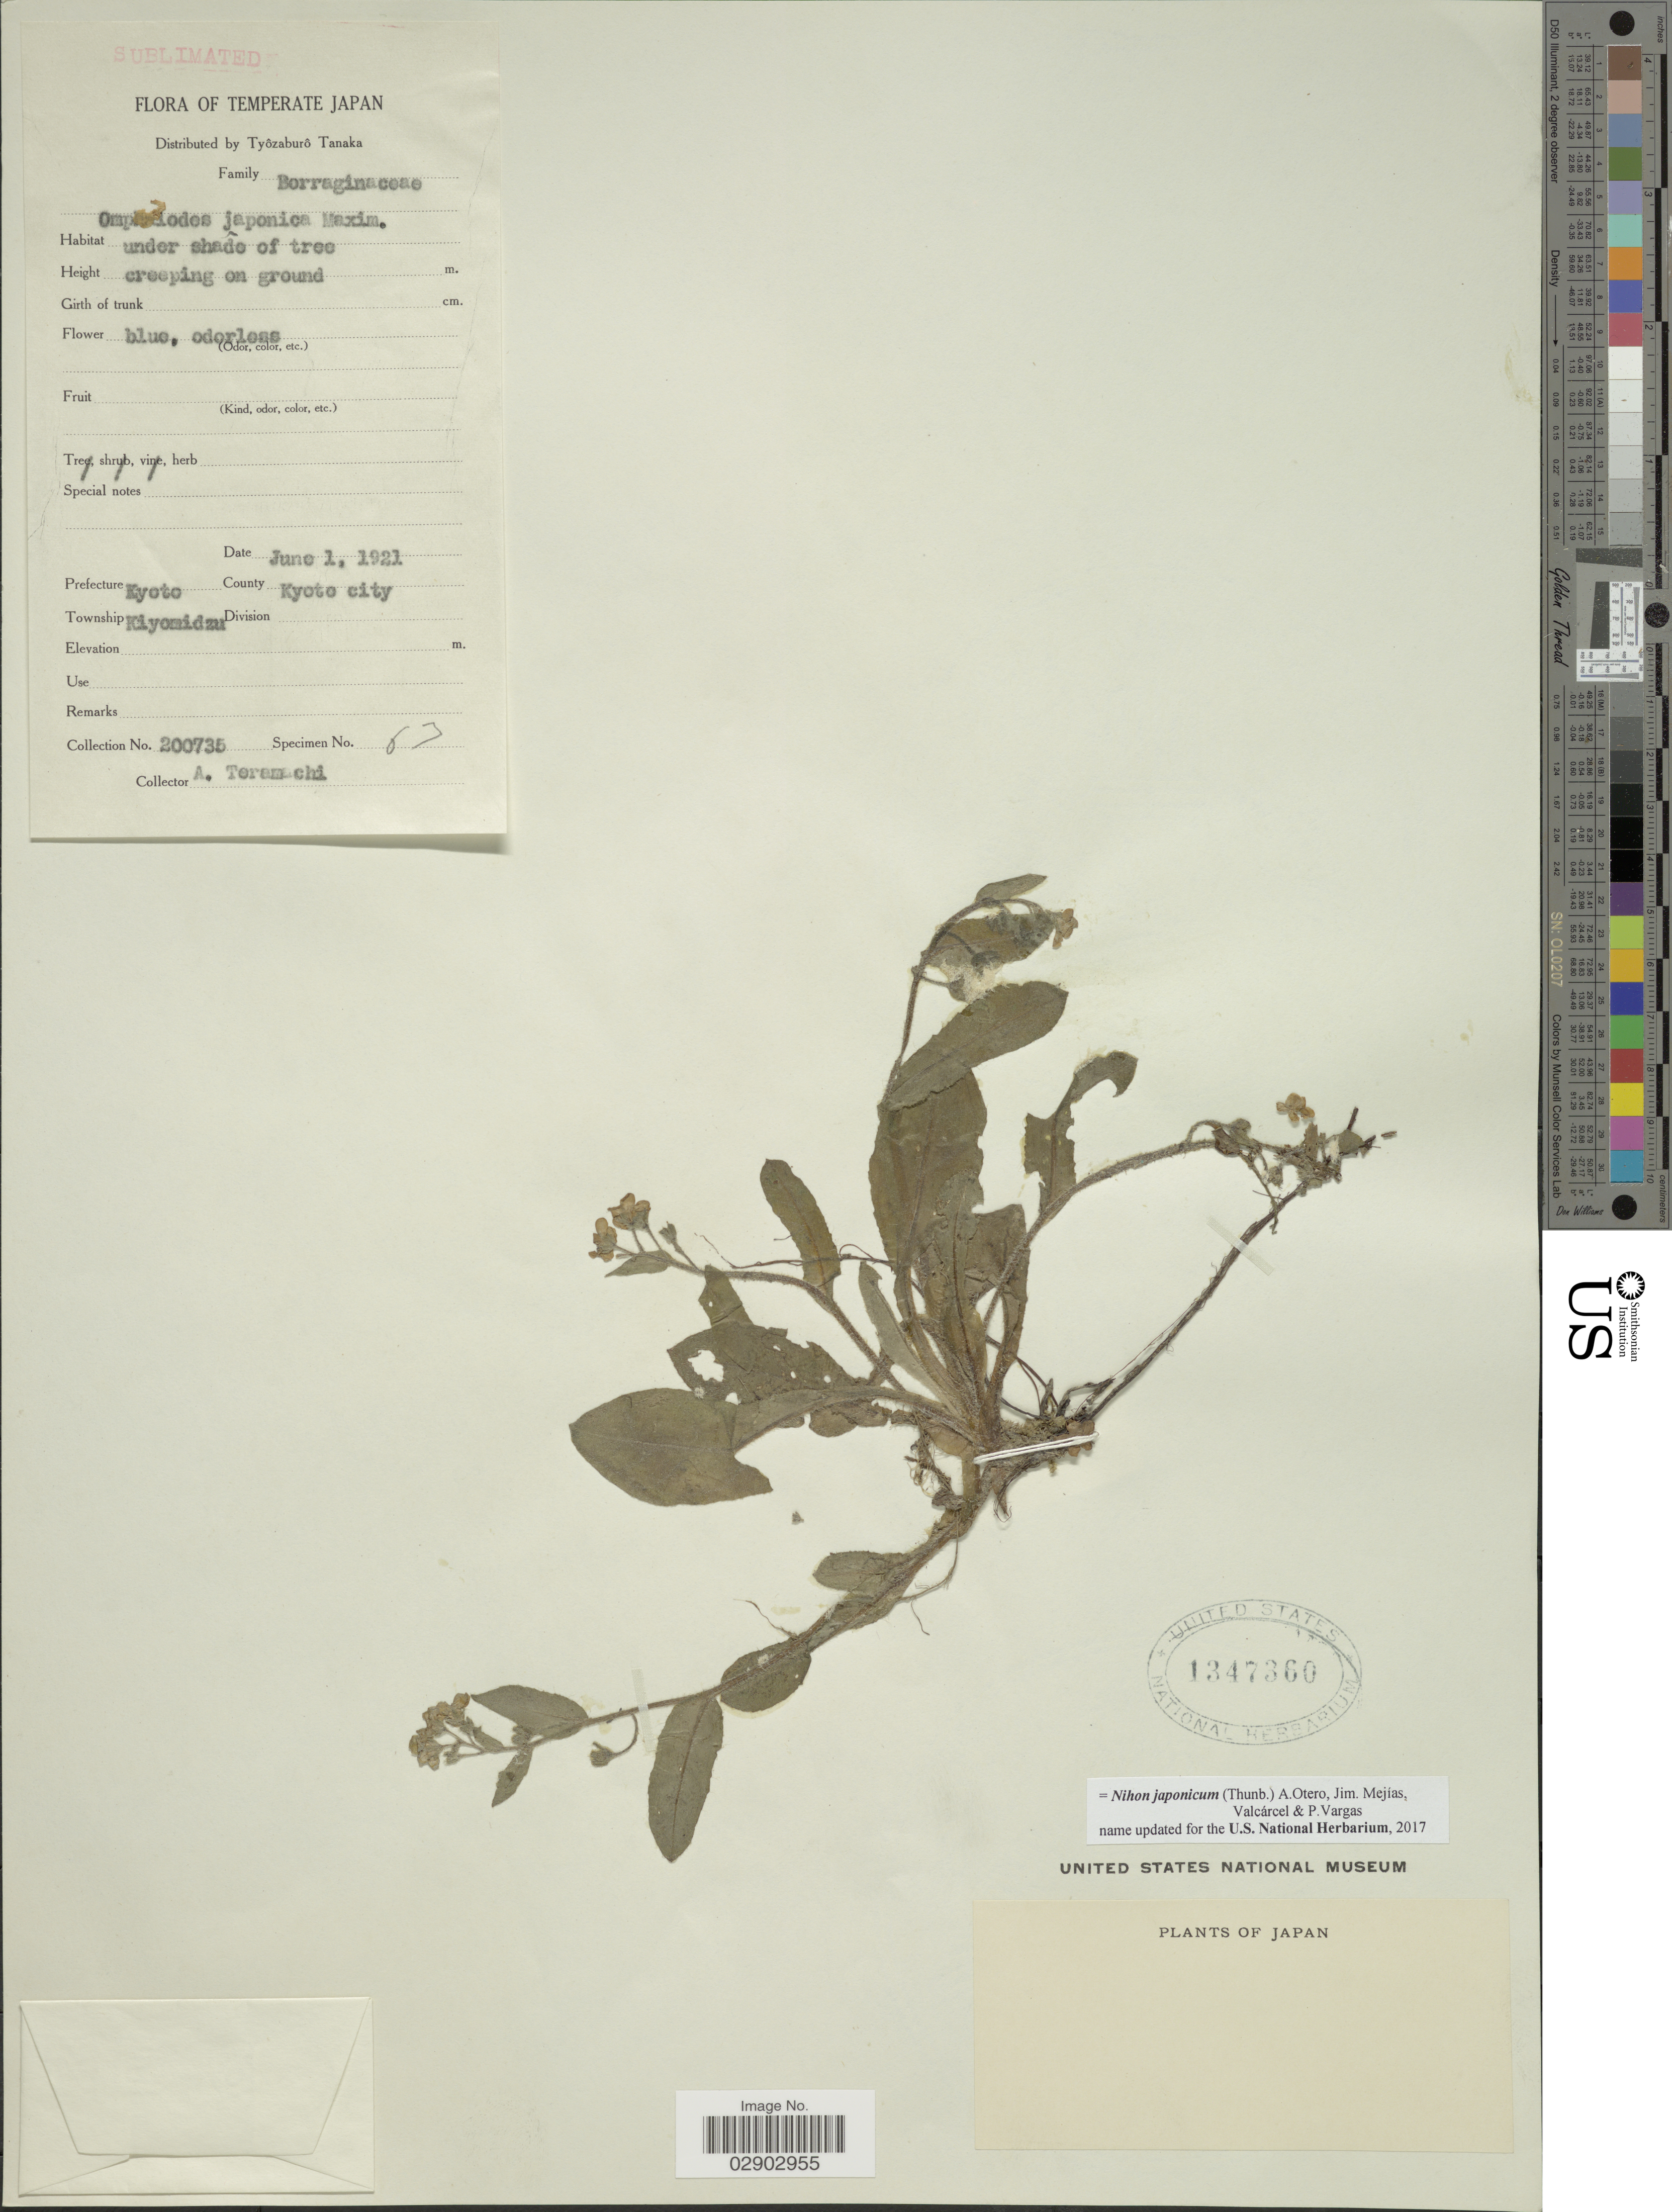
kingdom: Plantae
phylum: Tracheophyta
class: Magnoliopsida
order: Boraginales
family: Boraginaceae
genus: Nihon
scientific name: Nihon japonicum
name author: (Thunb.) A.Otero et al.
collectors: A. Teramachi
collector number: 200735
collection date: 1921-06-01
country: Japan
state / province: Kyoto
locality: Temperate Japan. Prefecture Kyoto. County Kyoto city. Township Kiyomidzu.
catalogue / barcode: US 1347360